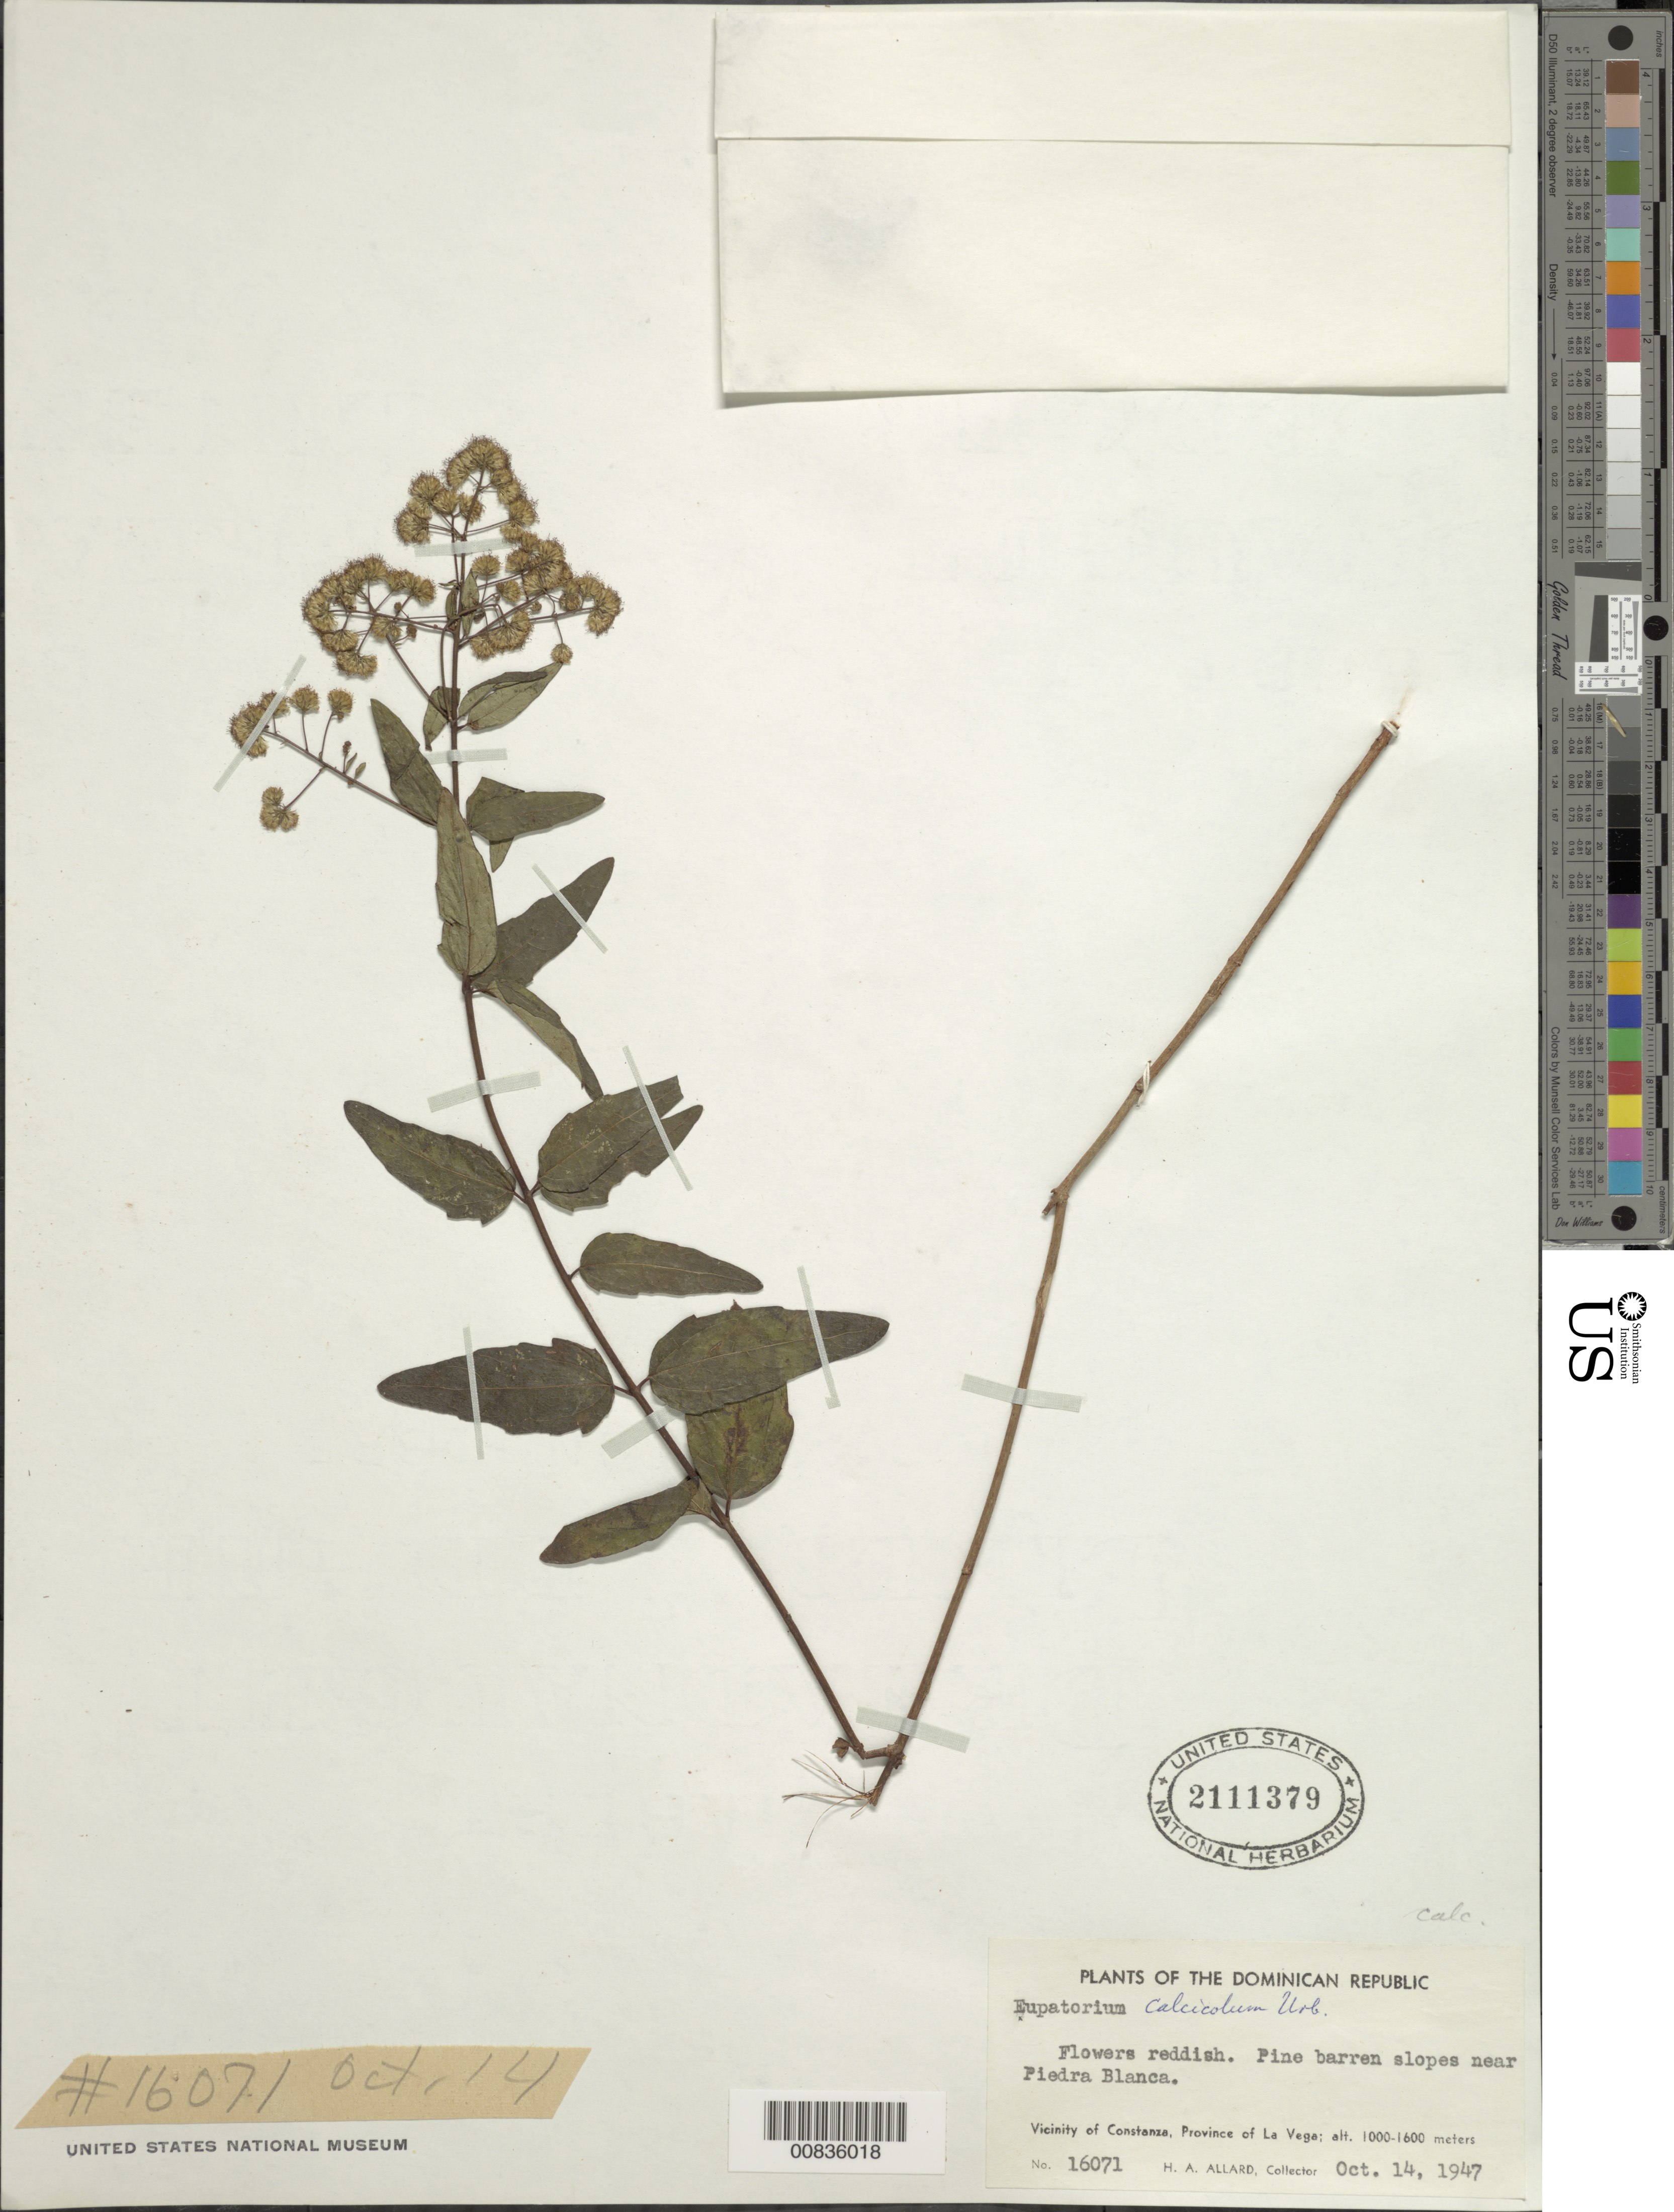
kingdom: Plantae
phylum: Tracheophyta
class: Magnoliopsida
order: Asterales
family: Asteraceae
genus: Koanophyllon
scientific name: Koanophyllon calcicola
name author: (Urb.) R.M. King & H. Rob.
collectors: H. A. Allard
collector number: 16071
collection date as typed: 14 Oct 1947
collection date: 1947-10-14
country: Dominican Republic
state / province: La Vega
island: Hispaniola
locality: Vicinity of Constanza, near Piedra Blanca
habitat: Pine barren slopes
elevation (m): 1000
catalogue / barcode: US 2111379